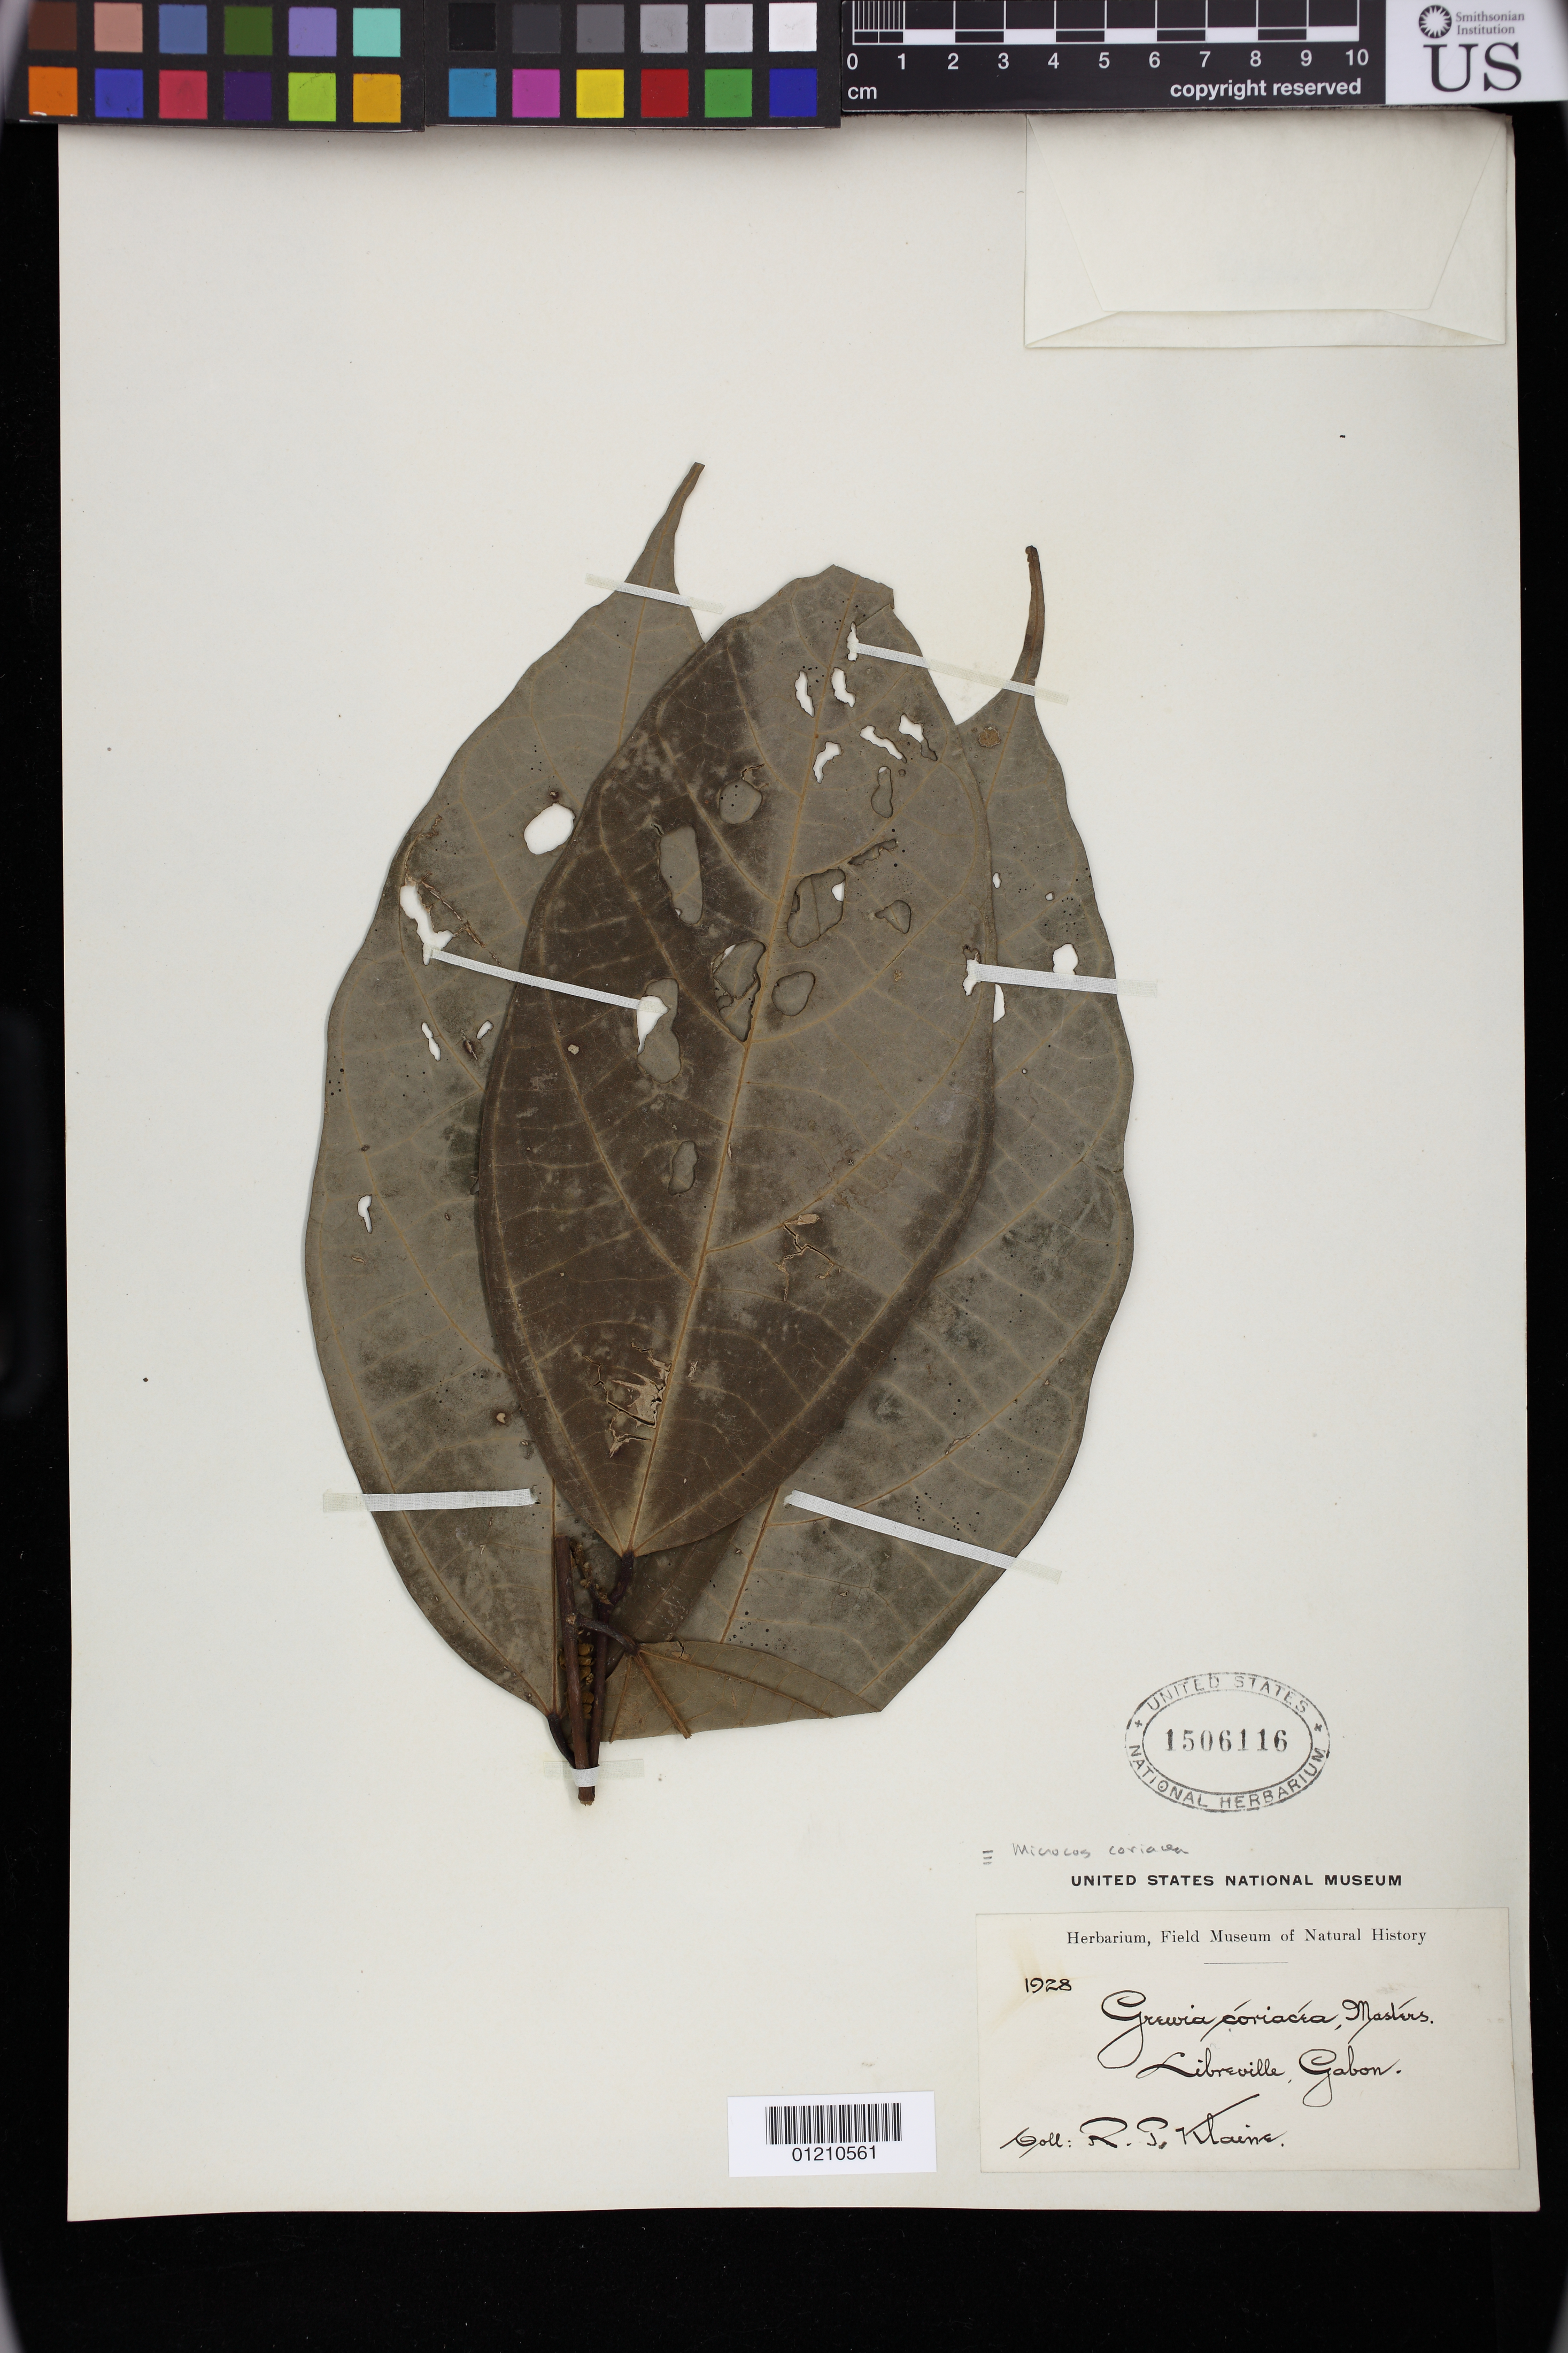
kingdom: Plantae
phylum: Tracheophyta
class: Magnoliopsida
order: Malvales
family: Malvaceae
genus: Microcos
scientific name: Microcos coriacea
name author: (Mast.) Burret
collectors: R. Klaine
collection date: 1928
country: Gabon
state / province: Estuaire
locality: Libreville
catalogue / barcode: US 1506116